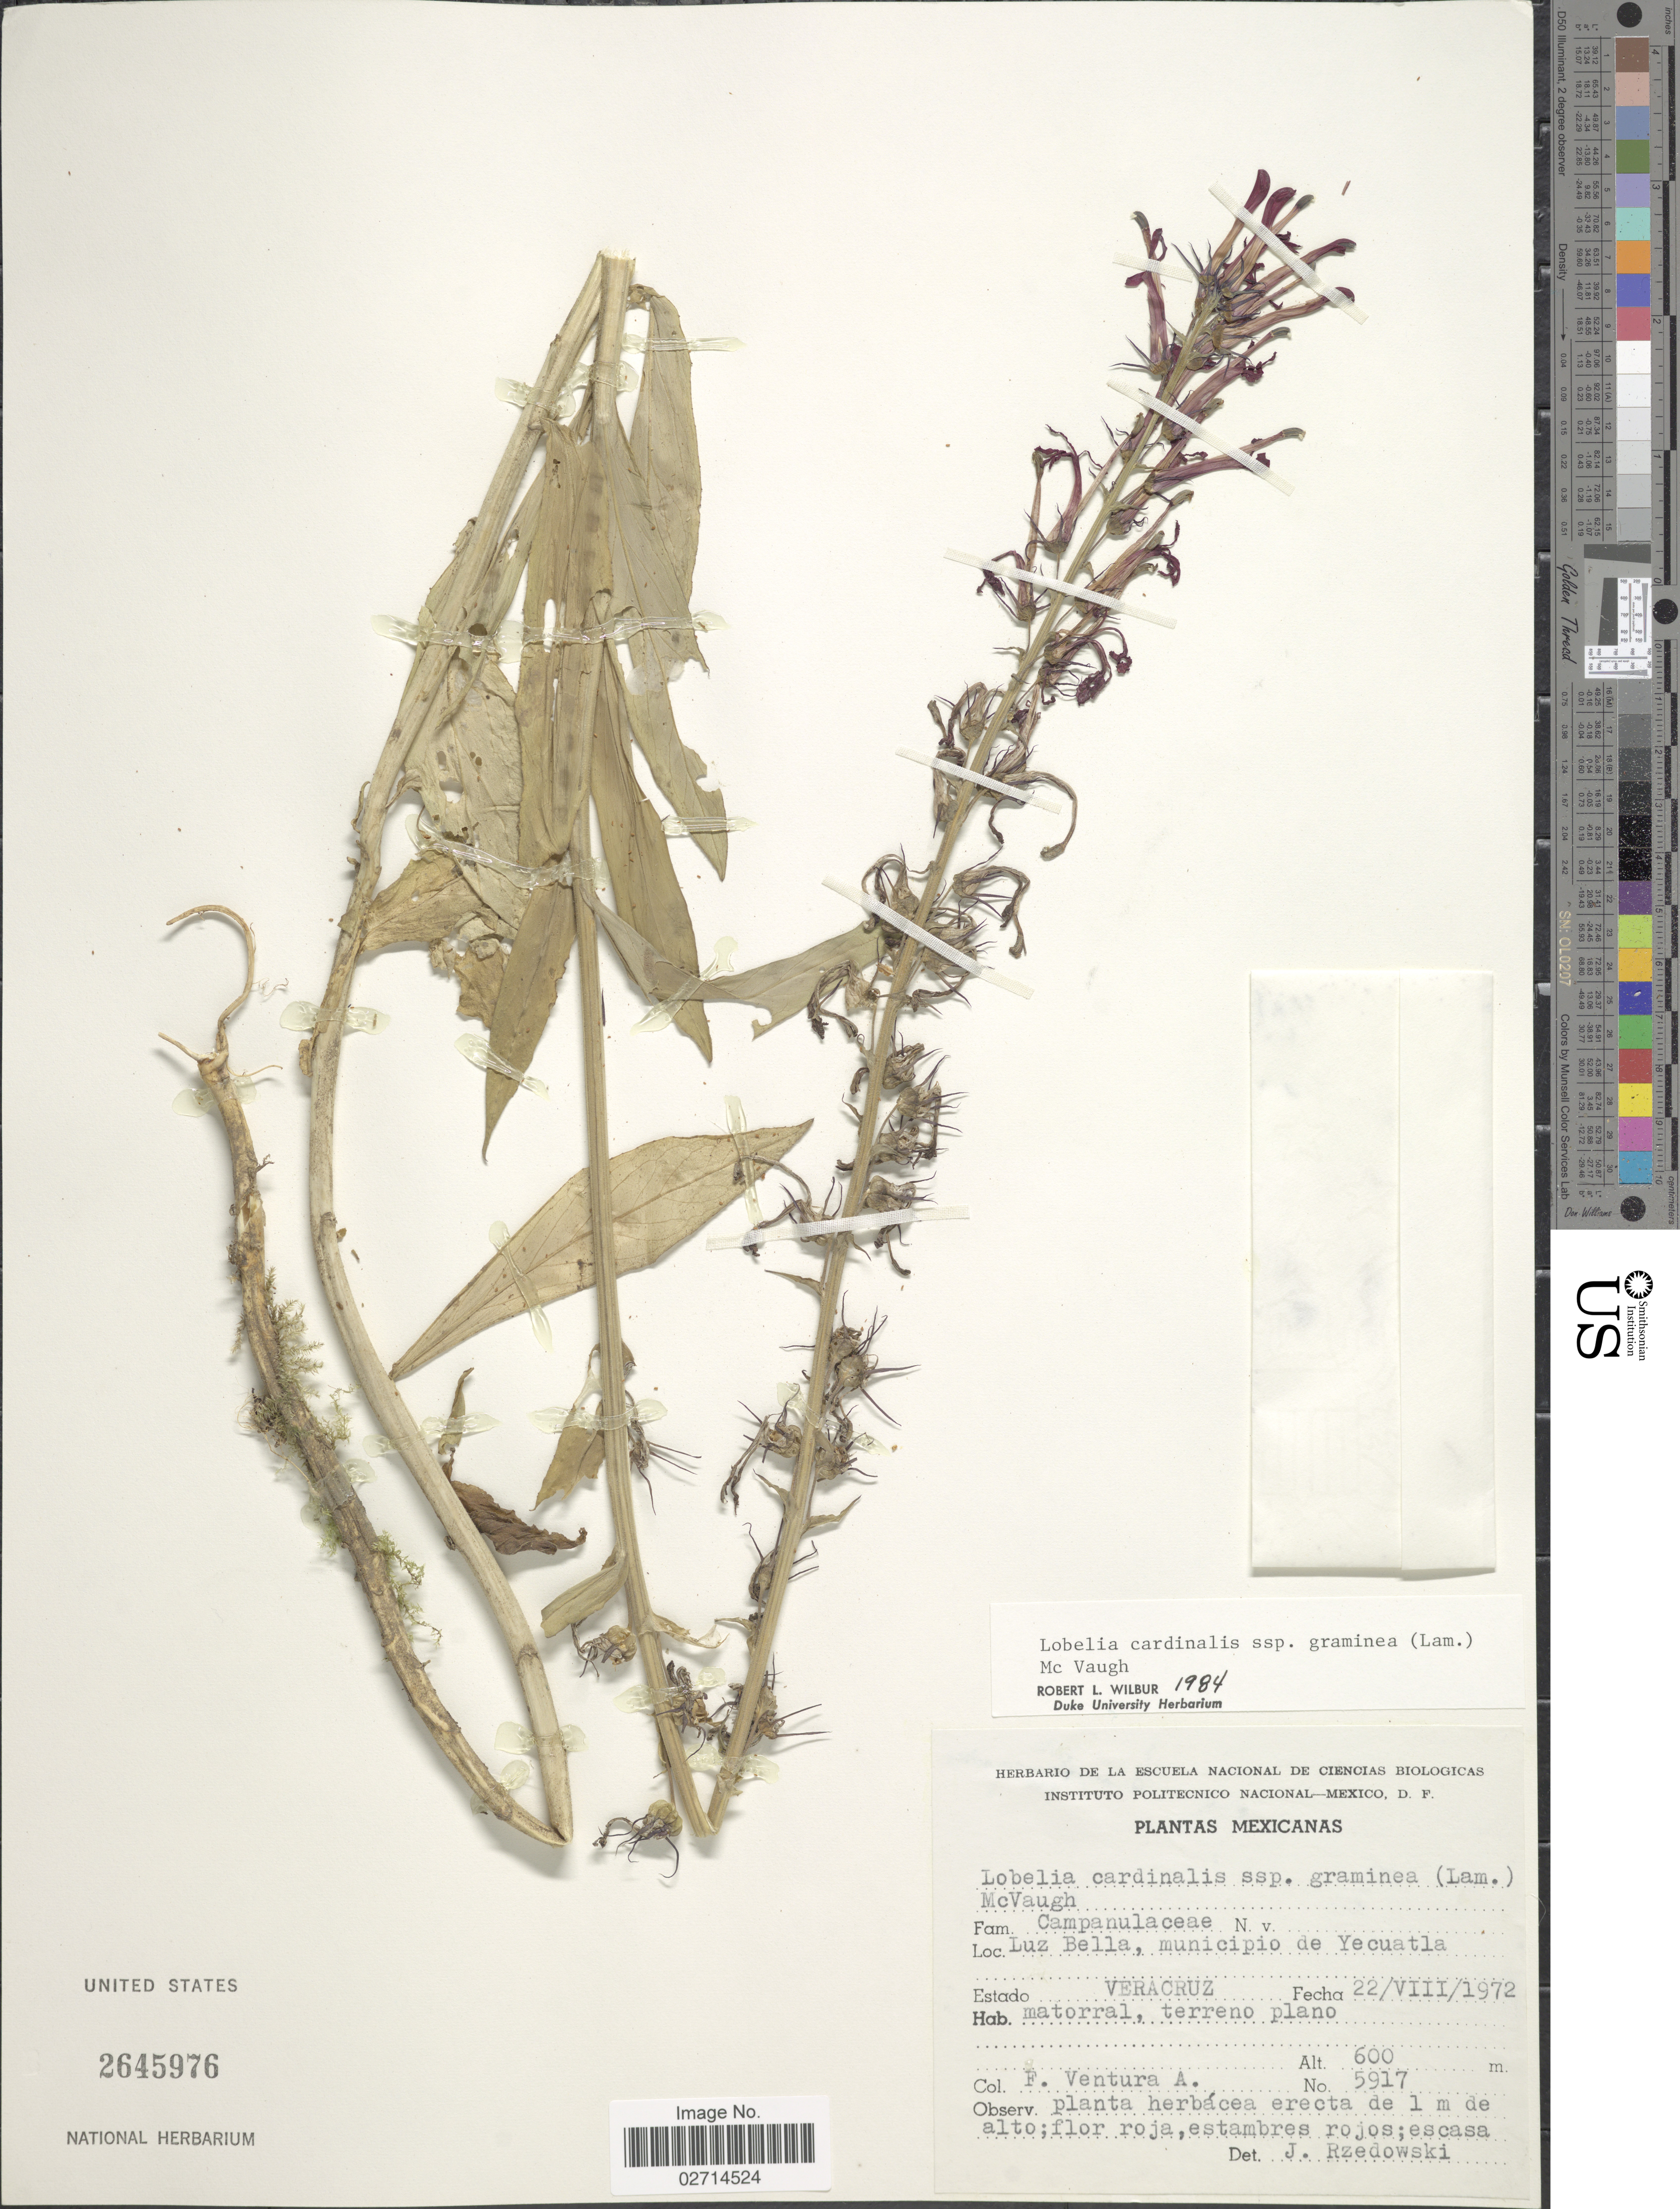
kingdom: Plantae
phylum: Tracheophyta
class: Magnoliopsida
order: Asterales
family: Campanulaceae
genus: Lobelia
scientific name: Lobelia cardinalis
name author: L.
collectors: F. Ventura A.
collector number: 5917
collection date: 1972-08-22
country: Mexico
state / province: Veracruz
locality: Luz Bella, municipio de Yecuatla, Estado Veracruz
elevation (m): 600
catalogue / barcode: US 2645976